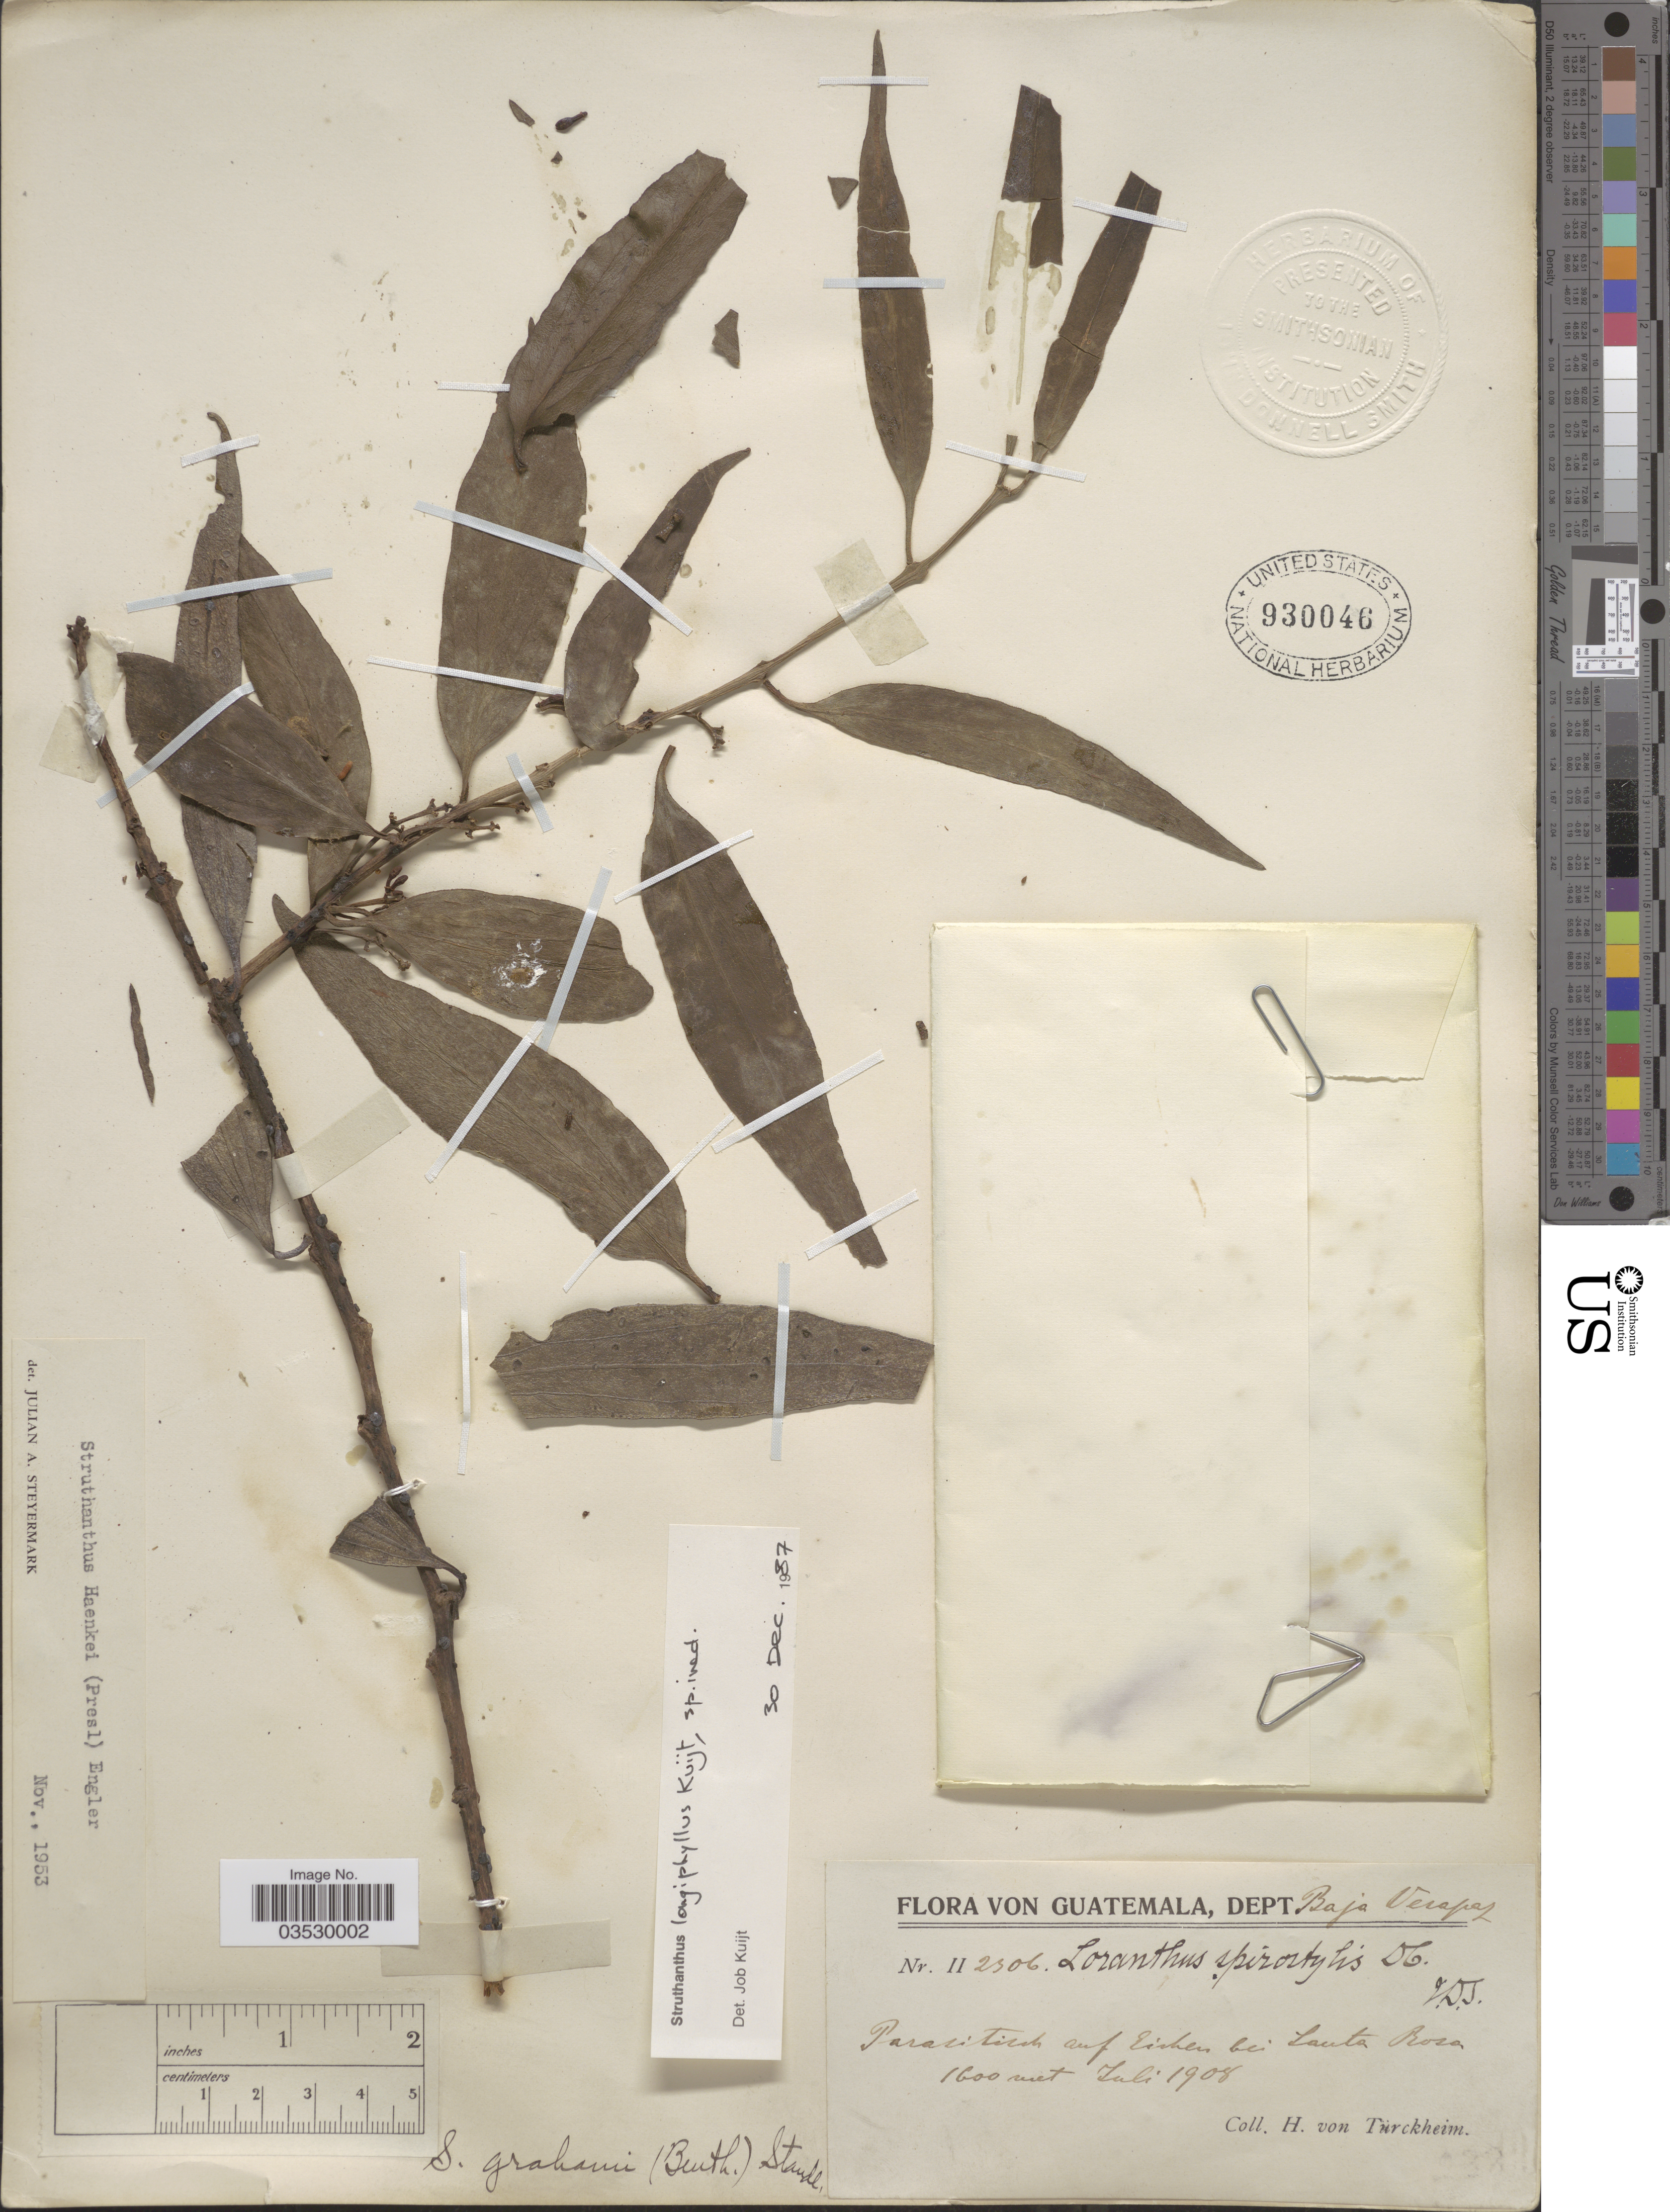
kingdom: Plantae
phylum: Tracheophyta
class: Magnoliopsida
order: Santalales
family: Loranthaceae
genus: Struthanthus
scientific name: Struthanthus longiphyllus Kuijt sp. nov. ined.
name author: Kuijt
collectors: H. von Türckheim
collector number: II2306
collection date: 1908-07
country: Guatemala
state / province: Baja Verapaz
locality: Dept Baja Verapaz. Auf Eichen bei Santa Rosa.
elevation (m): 1600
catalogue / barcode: US 930046